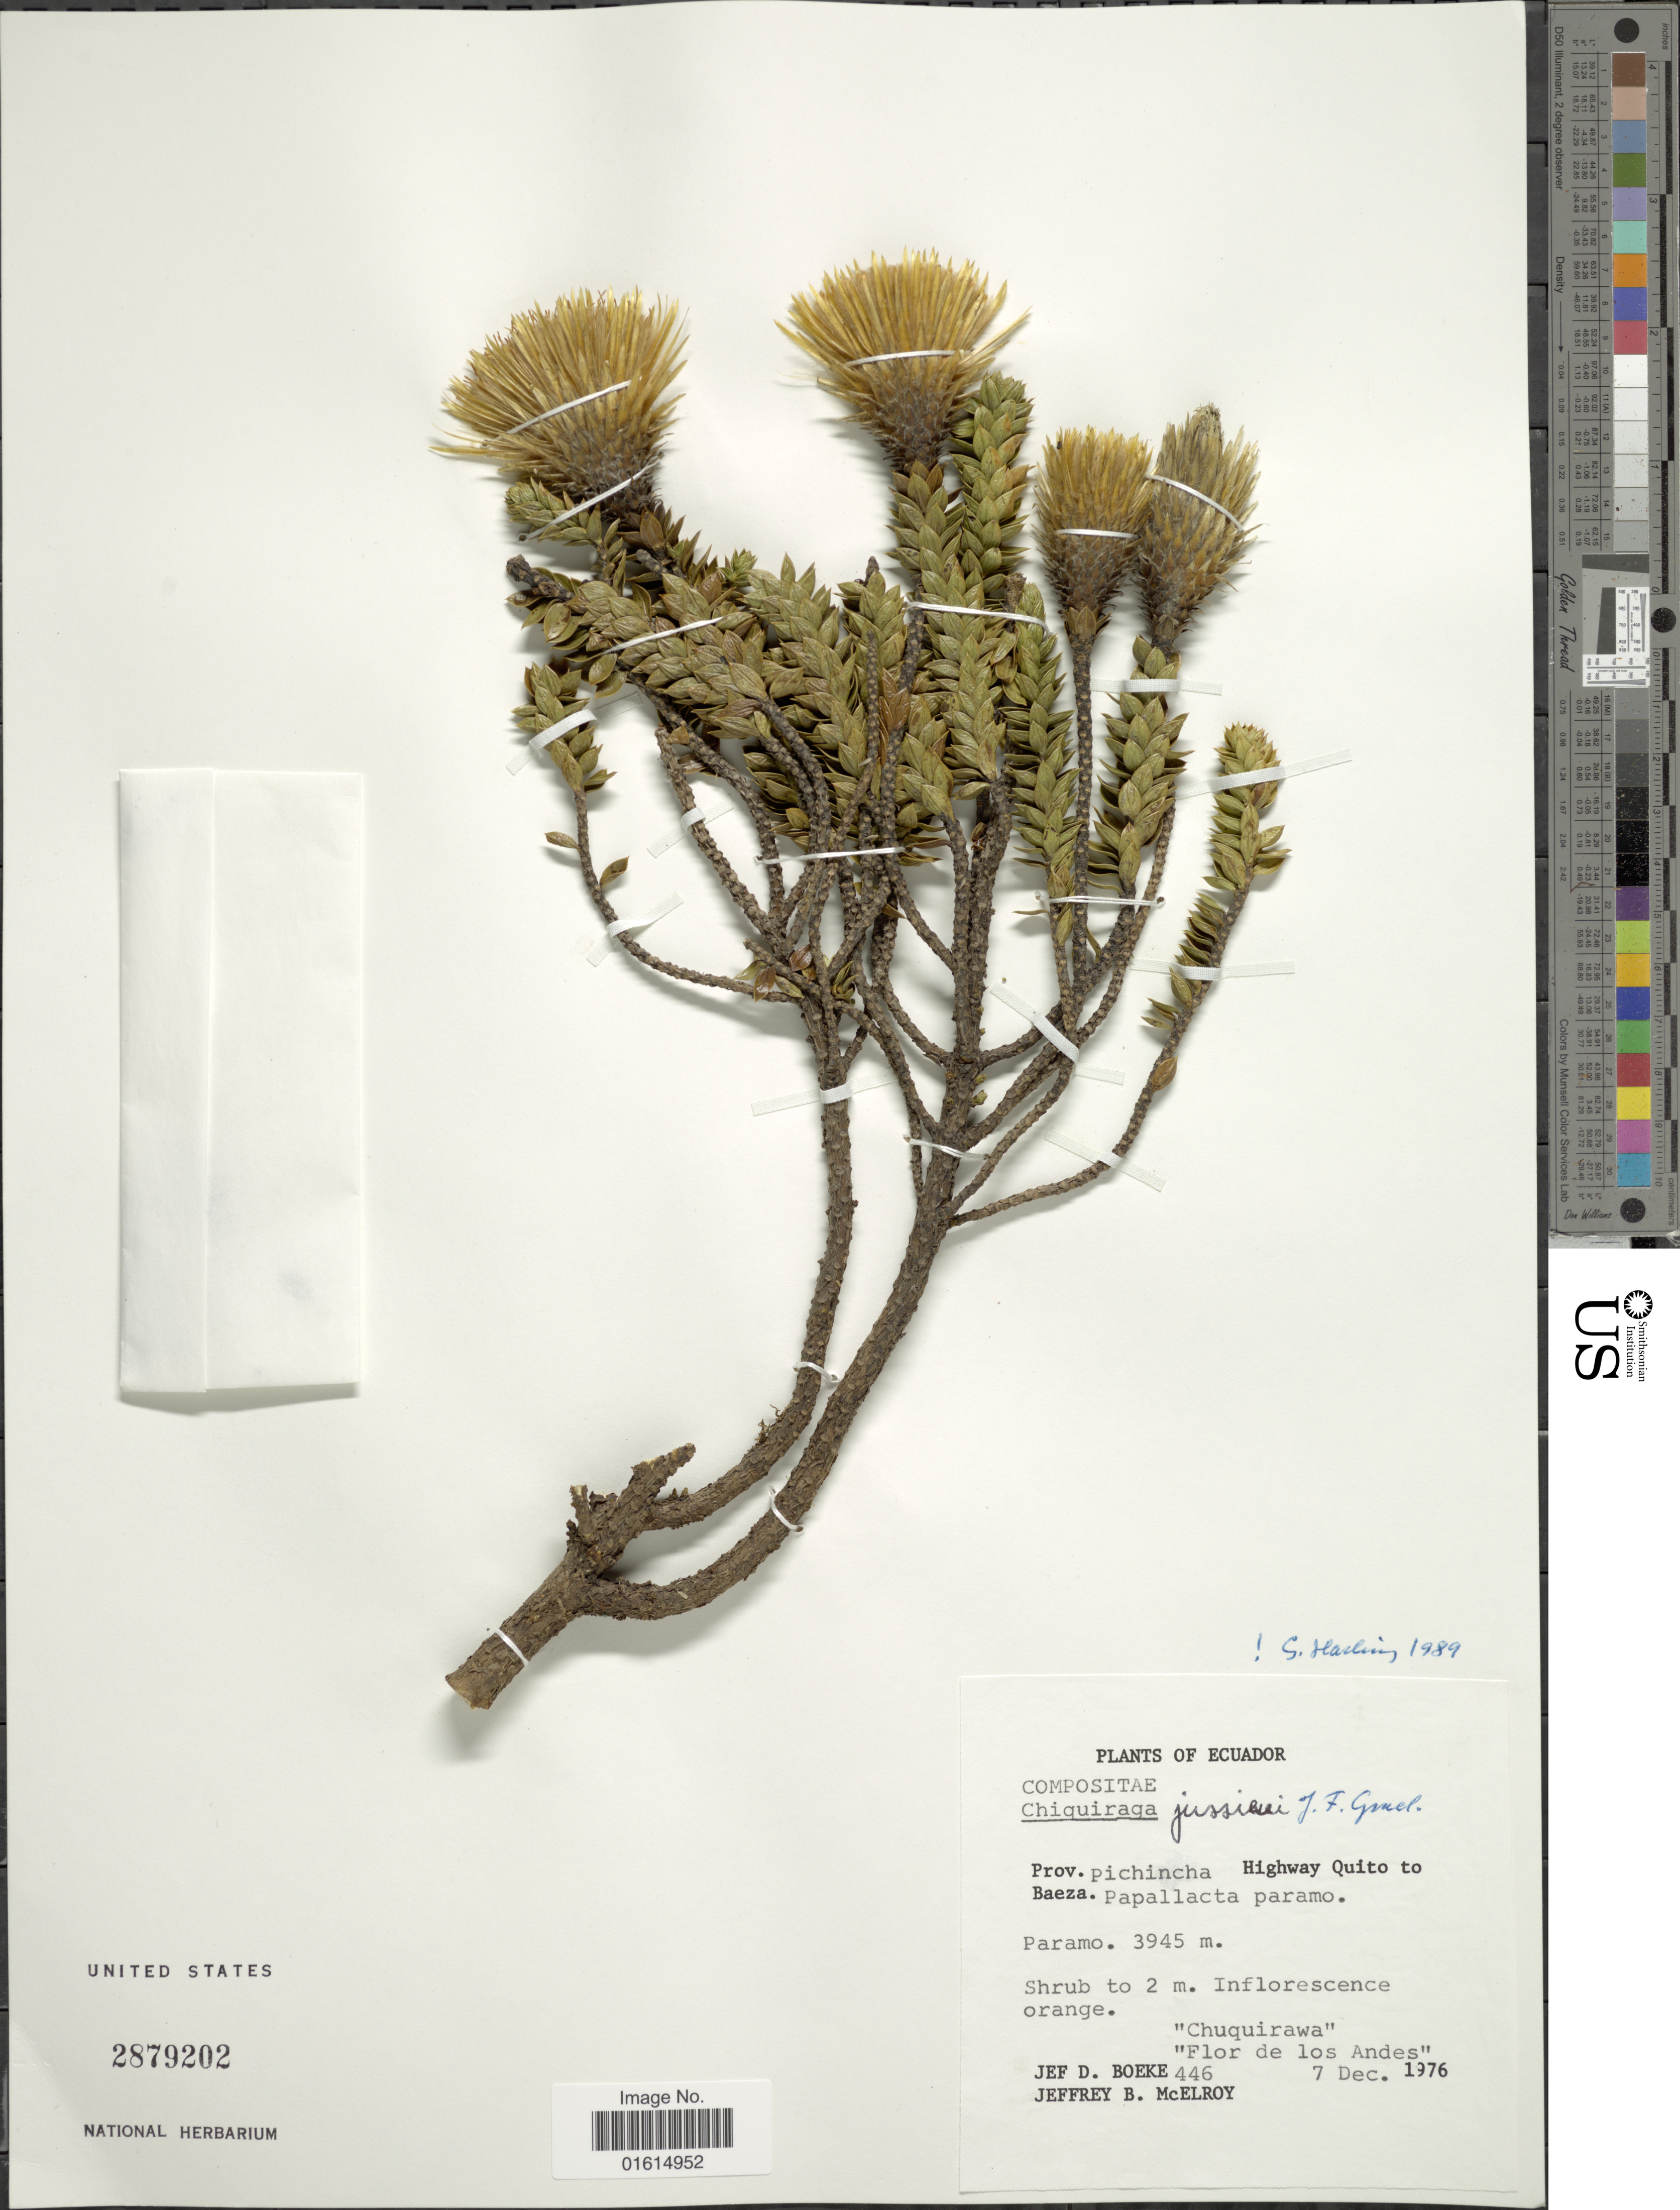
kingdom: Plantae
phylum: Tracheophyta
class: Magnoliopsida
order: Asterales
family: Asteraceae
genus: Chuquiraga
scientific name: Chuquiraga jussieui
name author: J.F. Gmel.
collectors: J. D. Boeke & J. B. McElroy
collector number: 446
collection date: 1976-12-07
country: Ecuador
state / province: Pichincha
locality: Prov. Pichincha, Highway Quito to Baeza, Papallacta paramo, Andes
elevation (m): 3945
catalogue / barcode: US 2879202